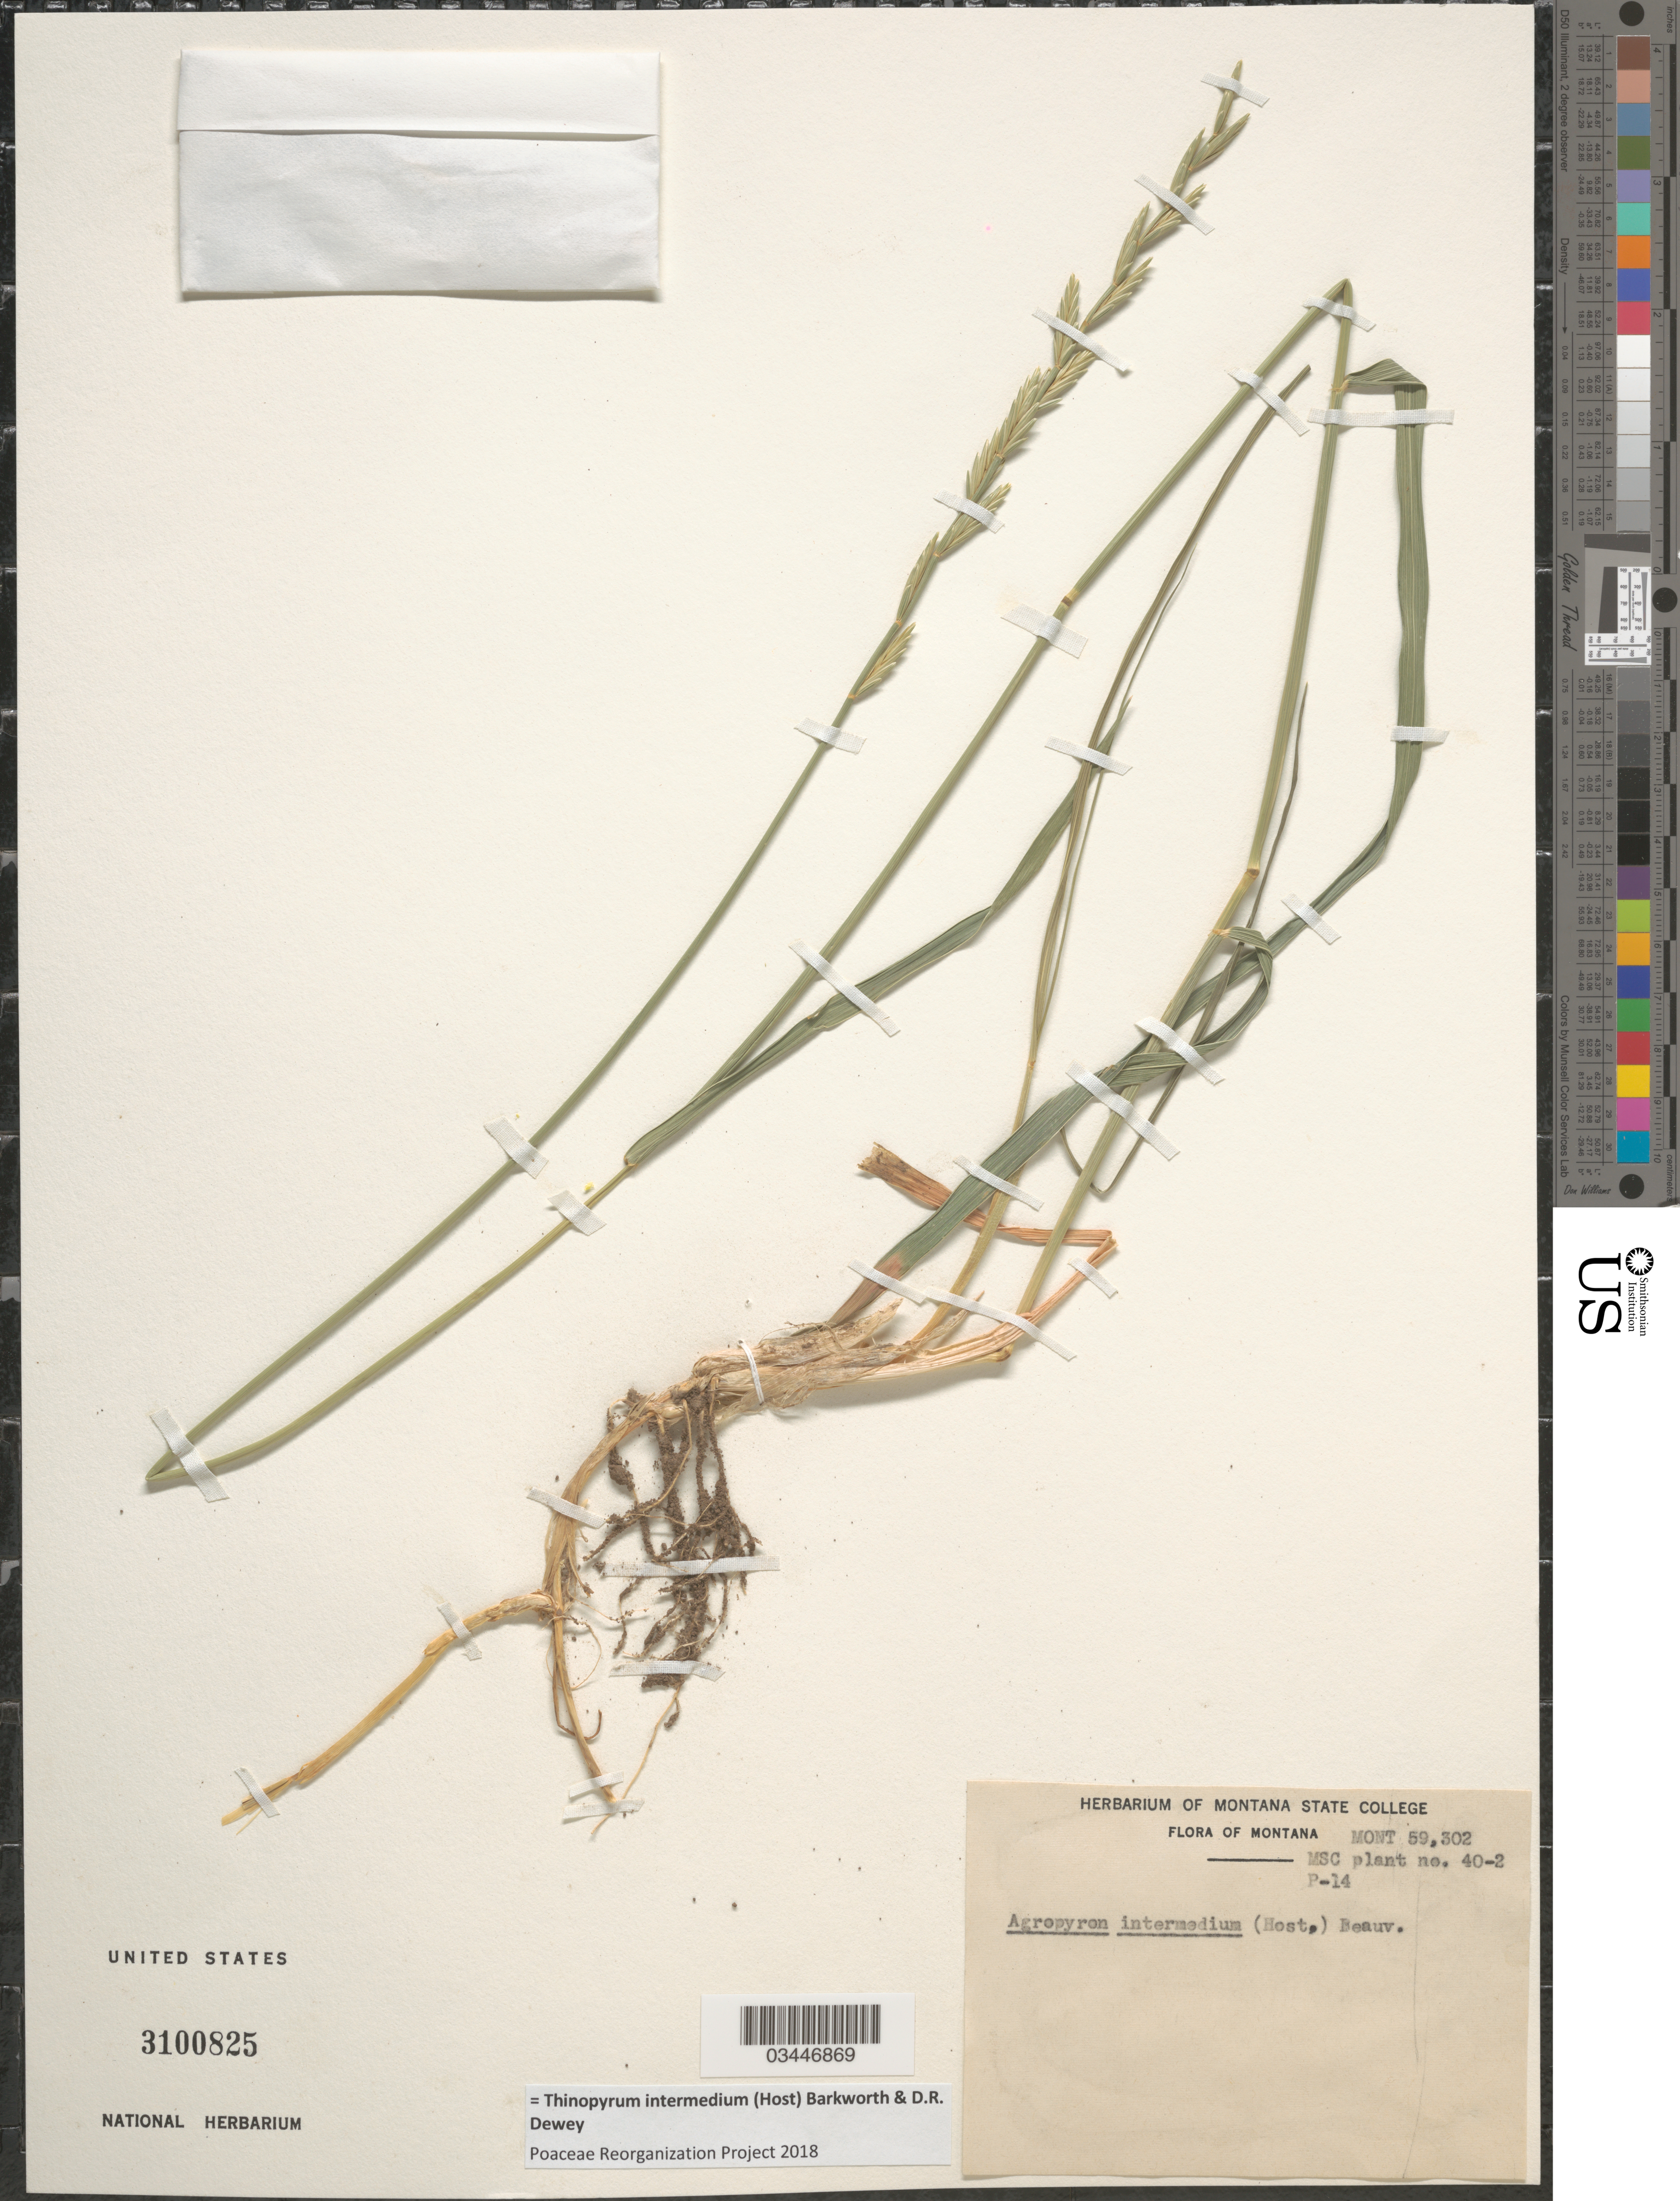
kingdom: Plantae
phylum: Tracheophyta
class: Liliopsida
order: Poales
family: Poaceae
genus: Aegilops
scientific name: Aegilops sp.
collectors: ex herb. Montana State College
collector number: Mont 59302/40-2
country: United States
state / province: Montana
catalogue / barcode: US 3100825